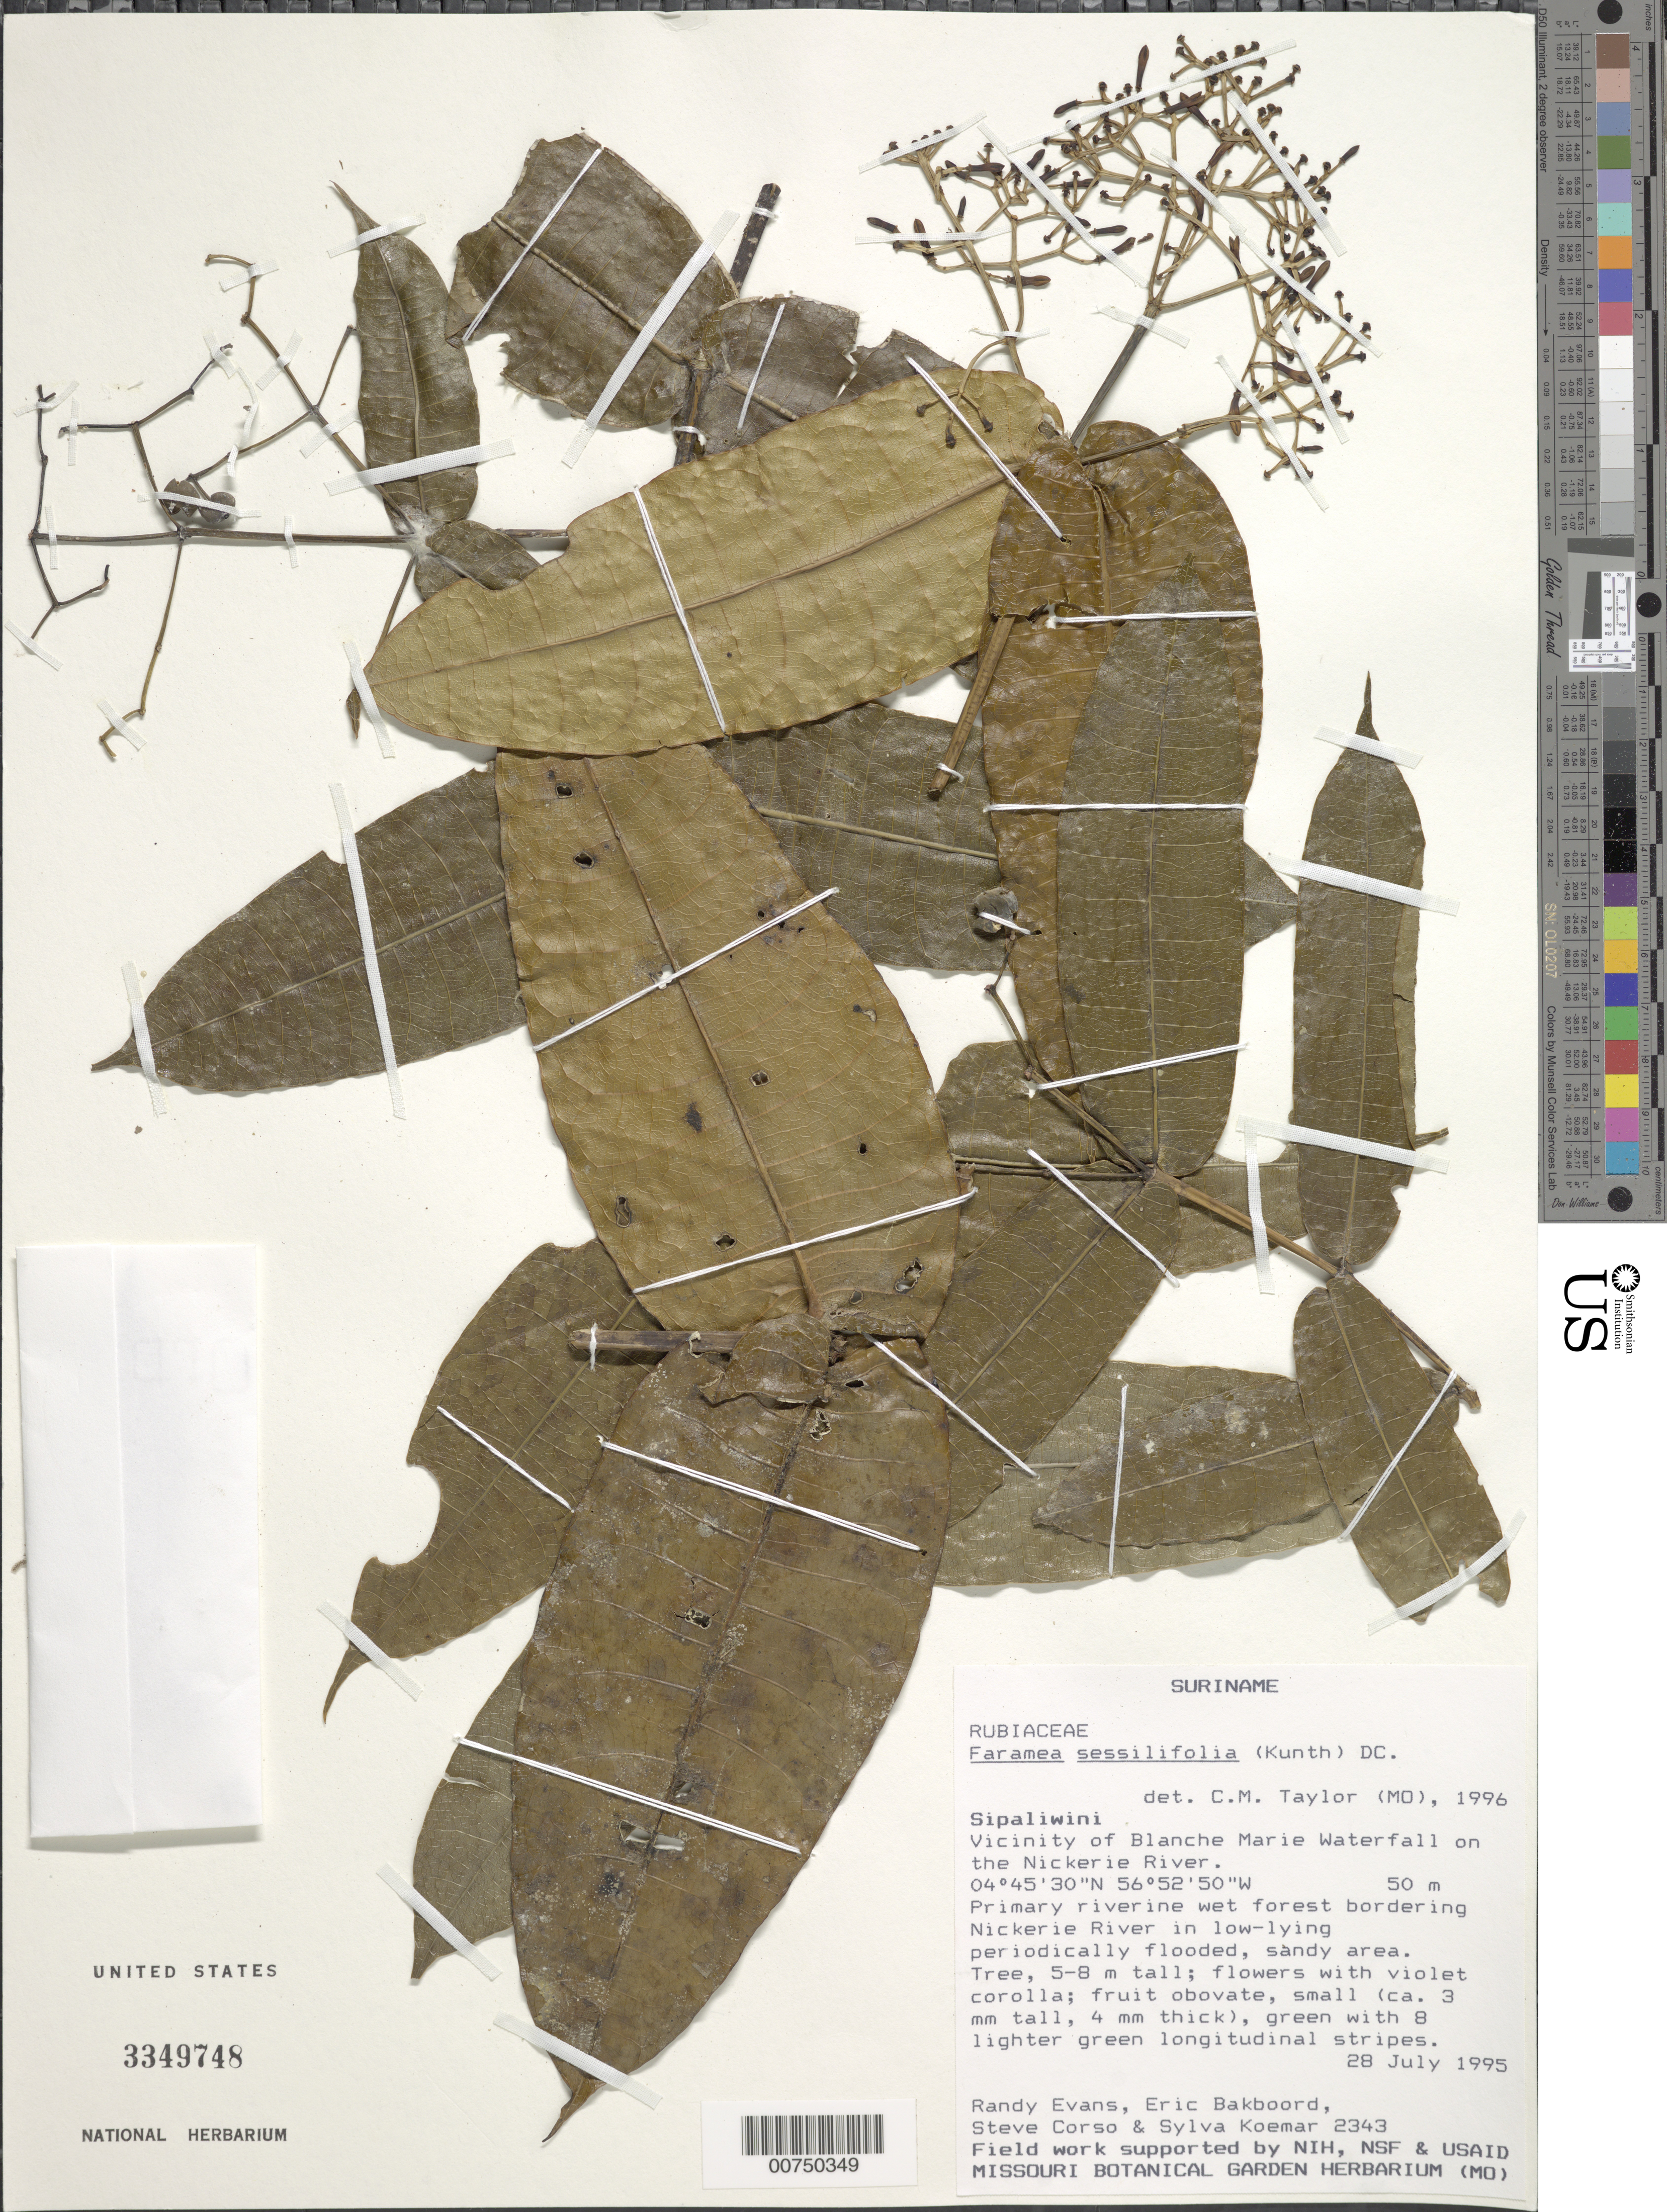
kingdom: Plantae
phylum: Tracheophyta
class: Magnoliopsida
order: Gentianales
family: Rubiaceae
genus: Faramea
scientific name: Faramea sessilifolia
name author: (Kunth) DC.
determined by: Taylor, Charlotte M.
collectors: R. Evans, E. Bakboord, S. Corso & S. Koemar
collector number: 2343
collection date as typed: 28-Jul-95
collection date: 1995-07-28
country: Suriname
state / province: Sipaliwini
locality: Blanche Marie Waterfall, vic., on Nickerie R.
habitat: Primary riverine wet forest, low-lying periodically flooded, sandy area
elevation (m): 50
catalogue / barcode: US 3349748